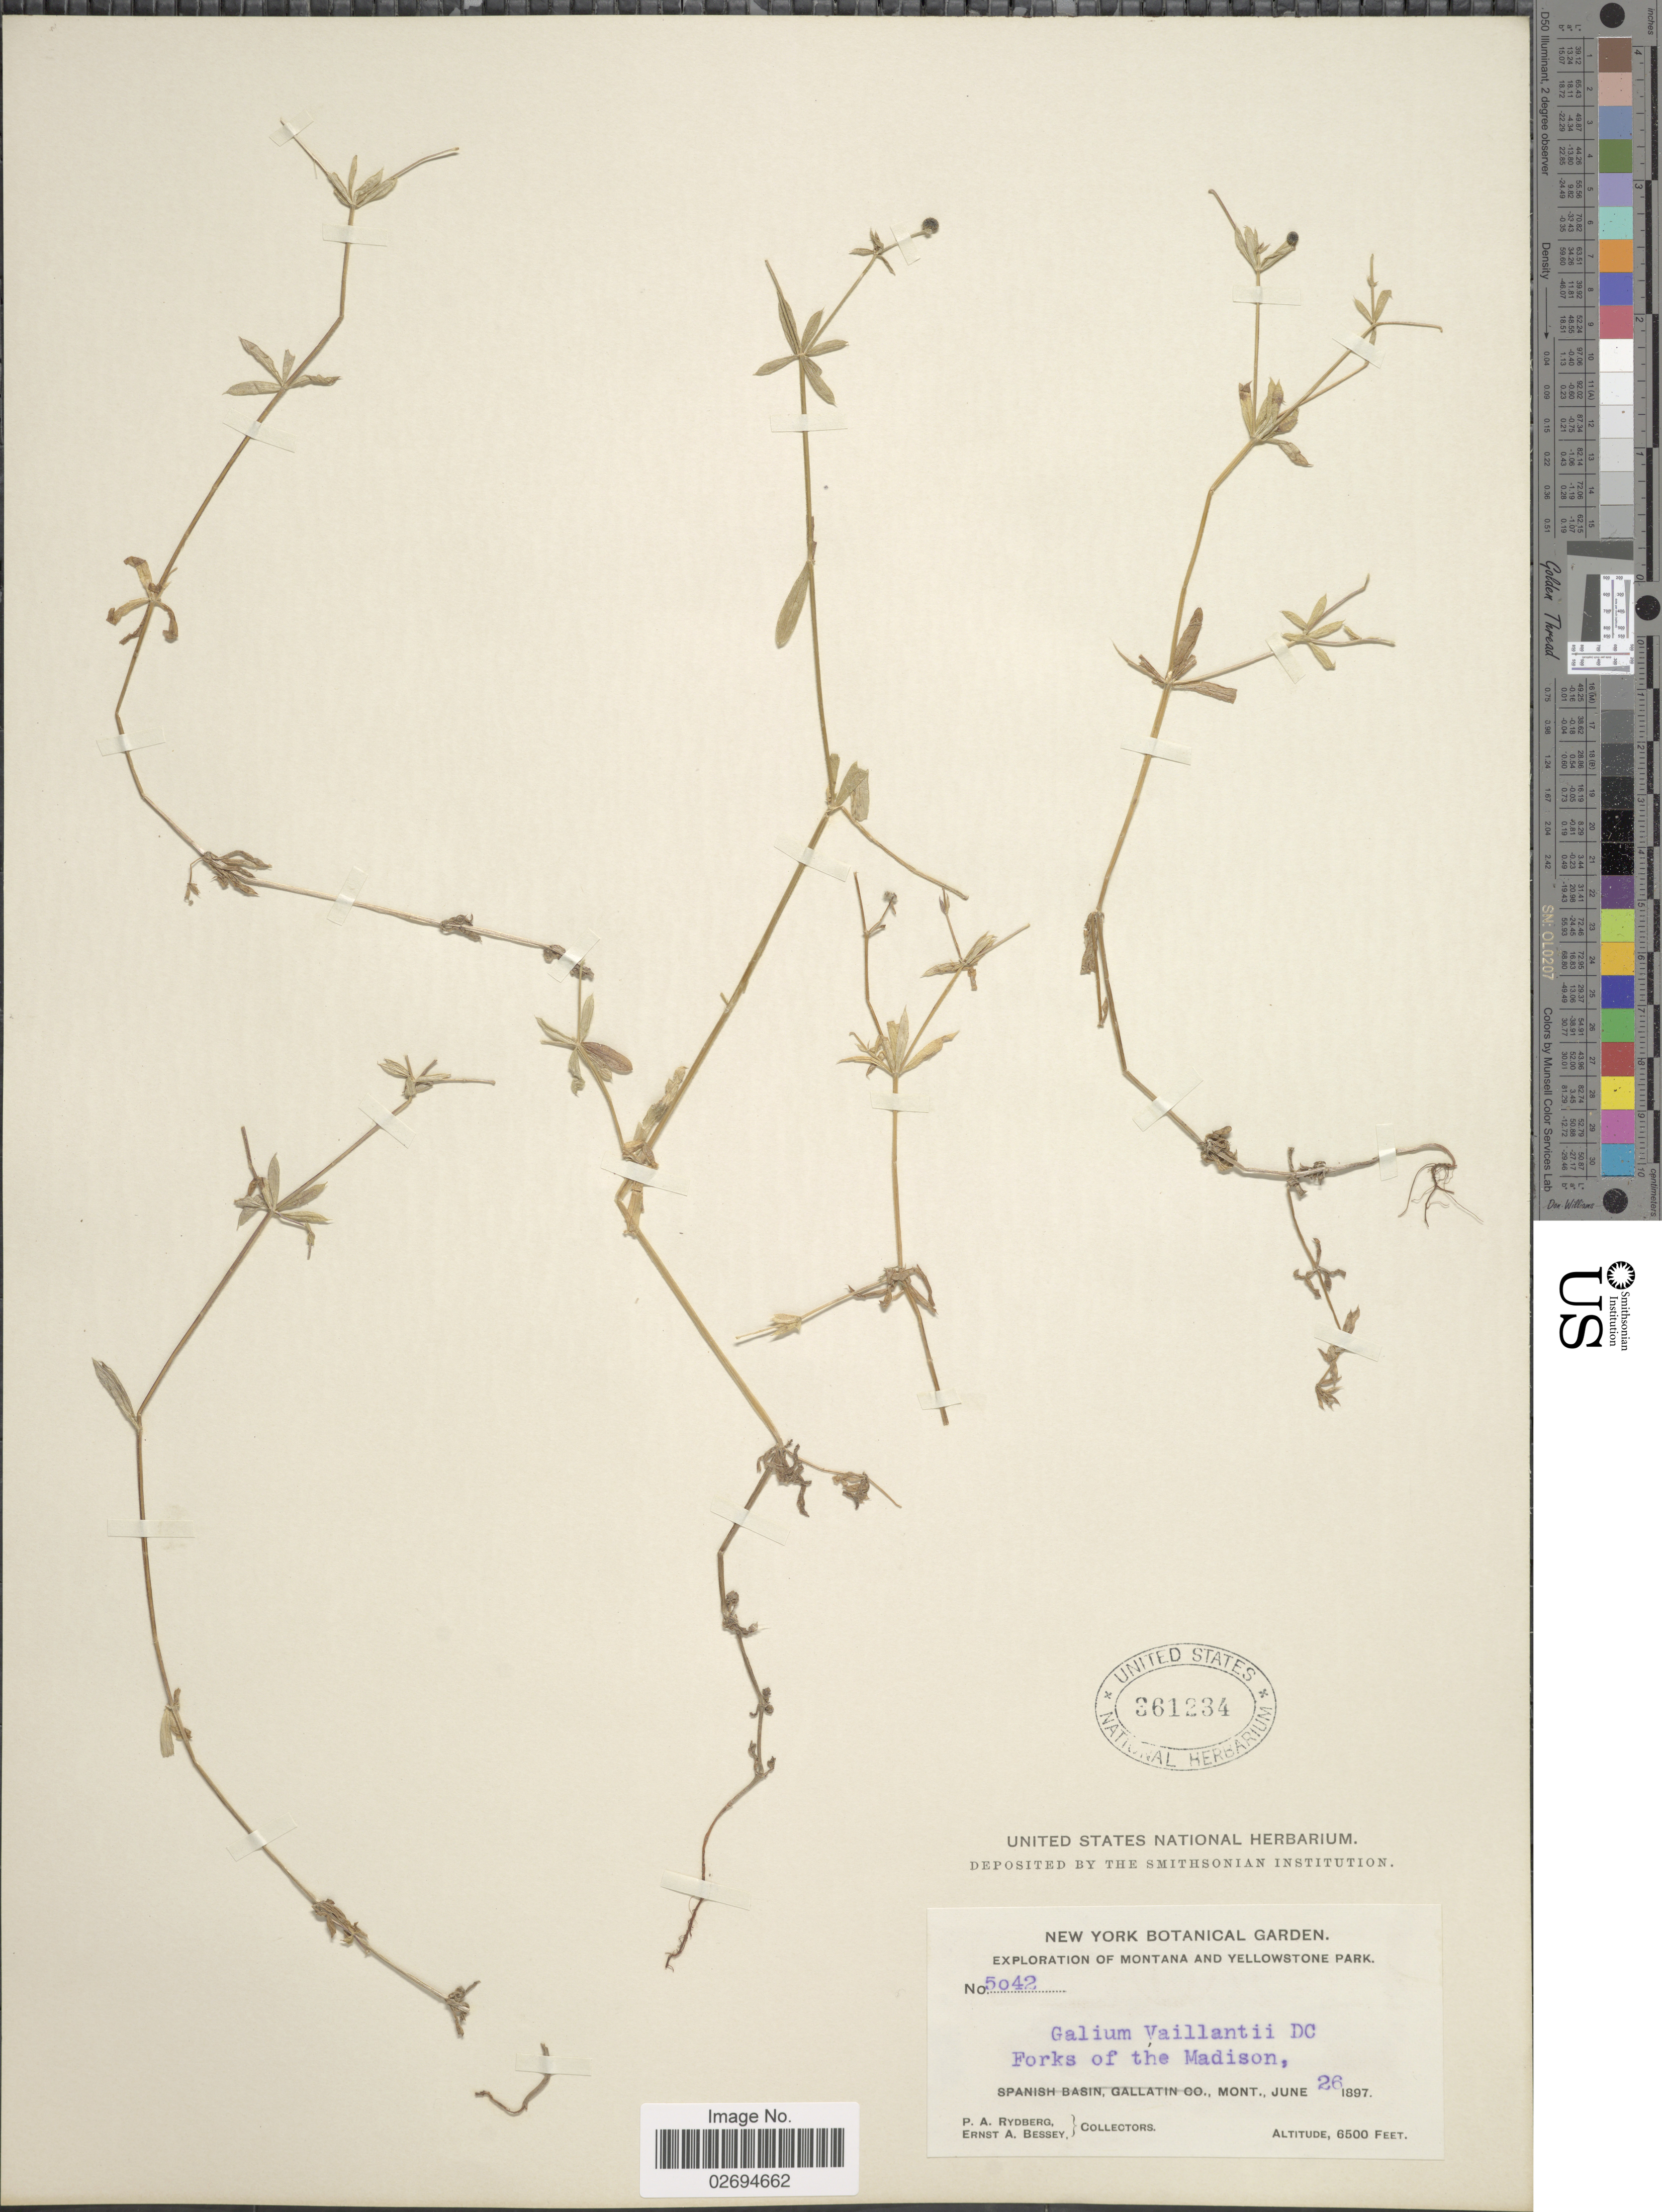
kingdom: Plantae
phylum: Tracheophyta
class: Magnoliopsida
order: Gentianales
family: Rubiaceae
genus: Galium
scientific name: Galium vaillantii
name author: DC.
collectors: P. A. Rydberg & E. Bessey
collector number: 5042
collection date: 1897-06-26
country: United States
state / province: Montana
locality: Yellowstone Park, Forks of the Madison.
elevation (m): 1981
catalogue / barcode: US 361234